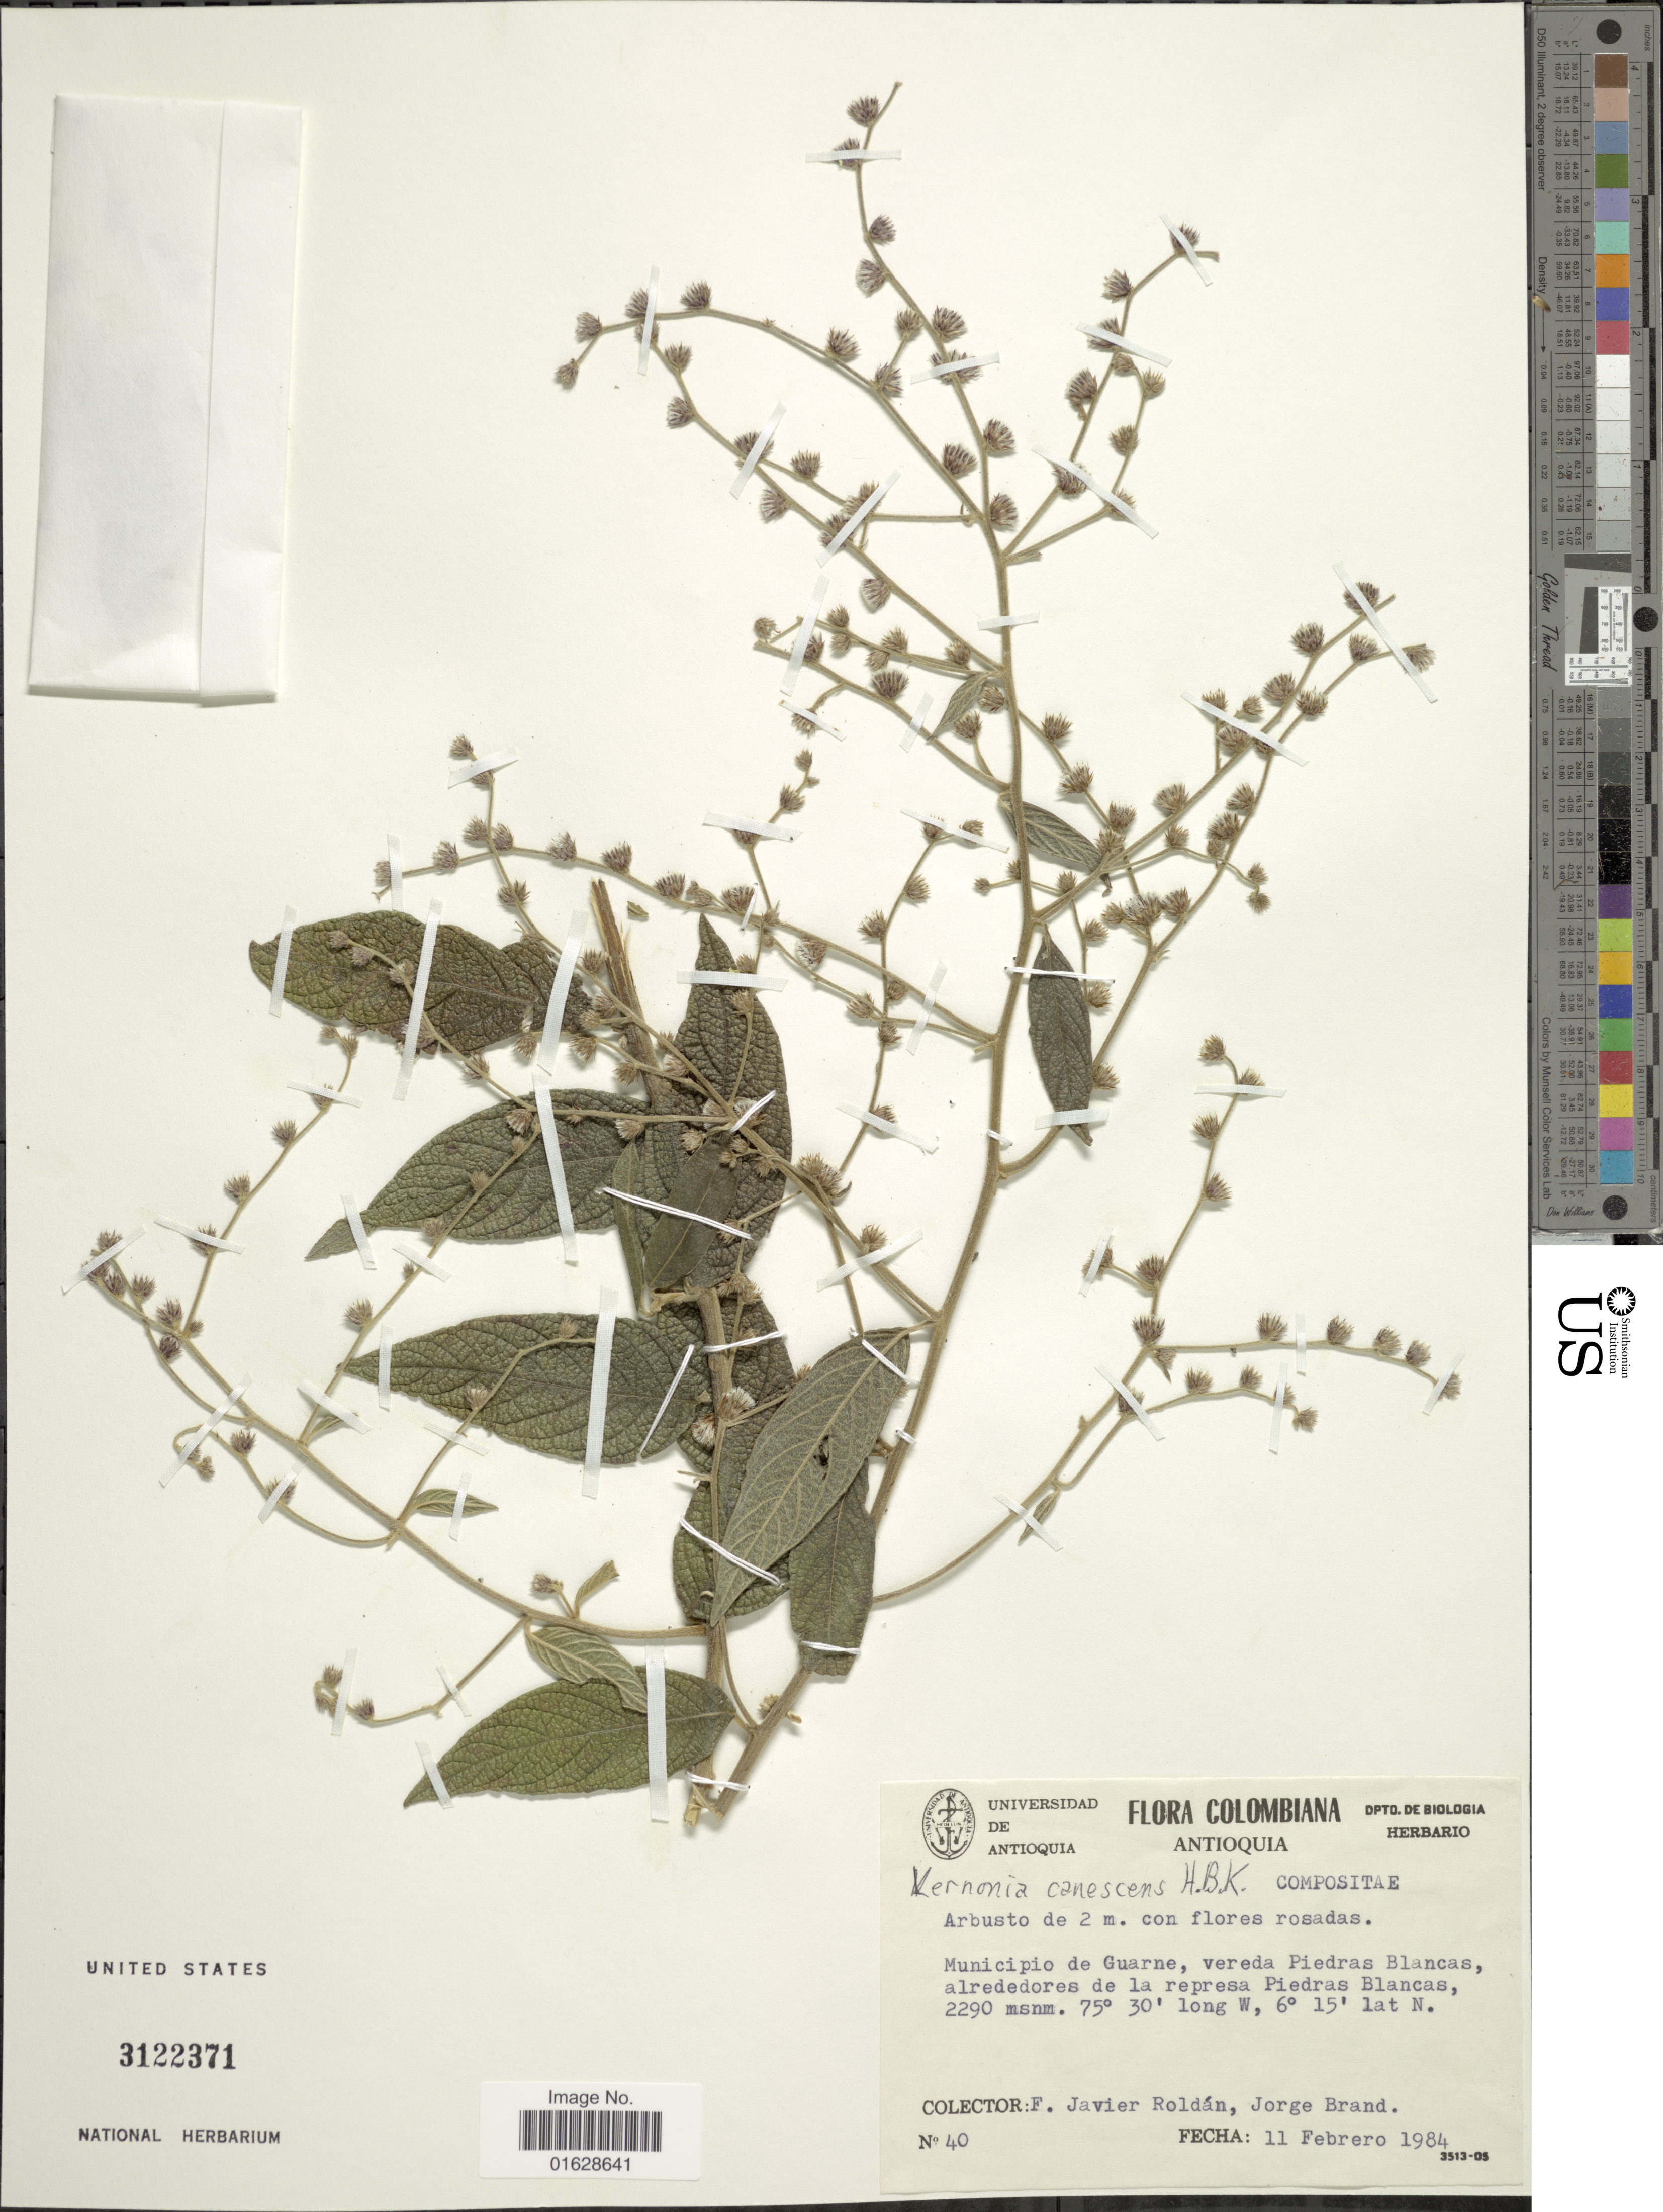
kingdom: Plantae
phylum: Tracheophyta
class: Magnoliopsida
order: Asterales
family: Asteraceae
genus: Lepidaploa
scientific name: Lepidaploa canescens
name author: (Kunth) H. Rob.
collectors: F. J. Roldán & J. Brand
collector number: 40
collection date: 1984-02-11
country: Colombia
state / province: Antioquia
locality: Colombiana. Antioquia. Municipio de Guiarne, vereda Piedras Blancas, alrededores de la represa Piedras Blancas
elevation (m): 2290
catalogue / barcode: US 3122371